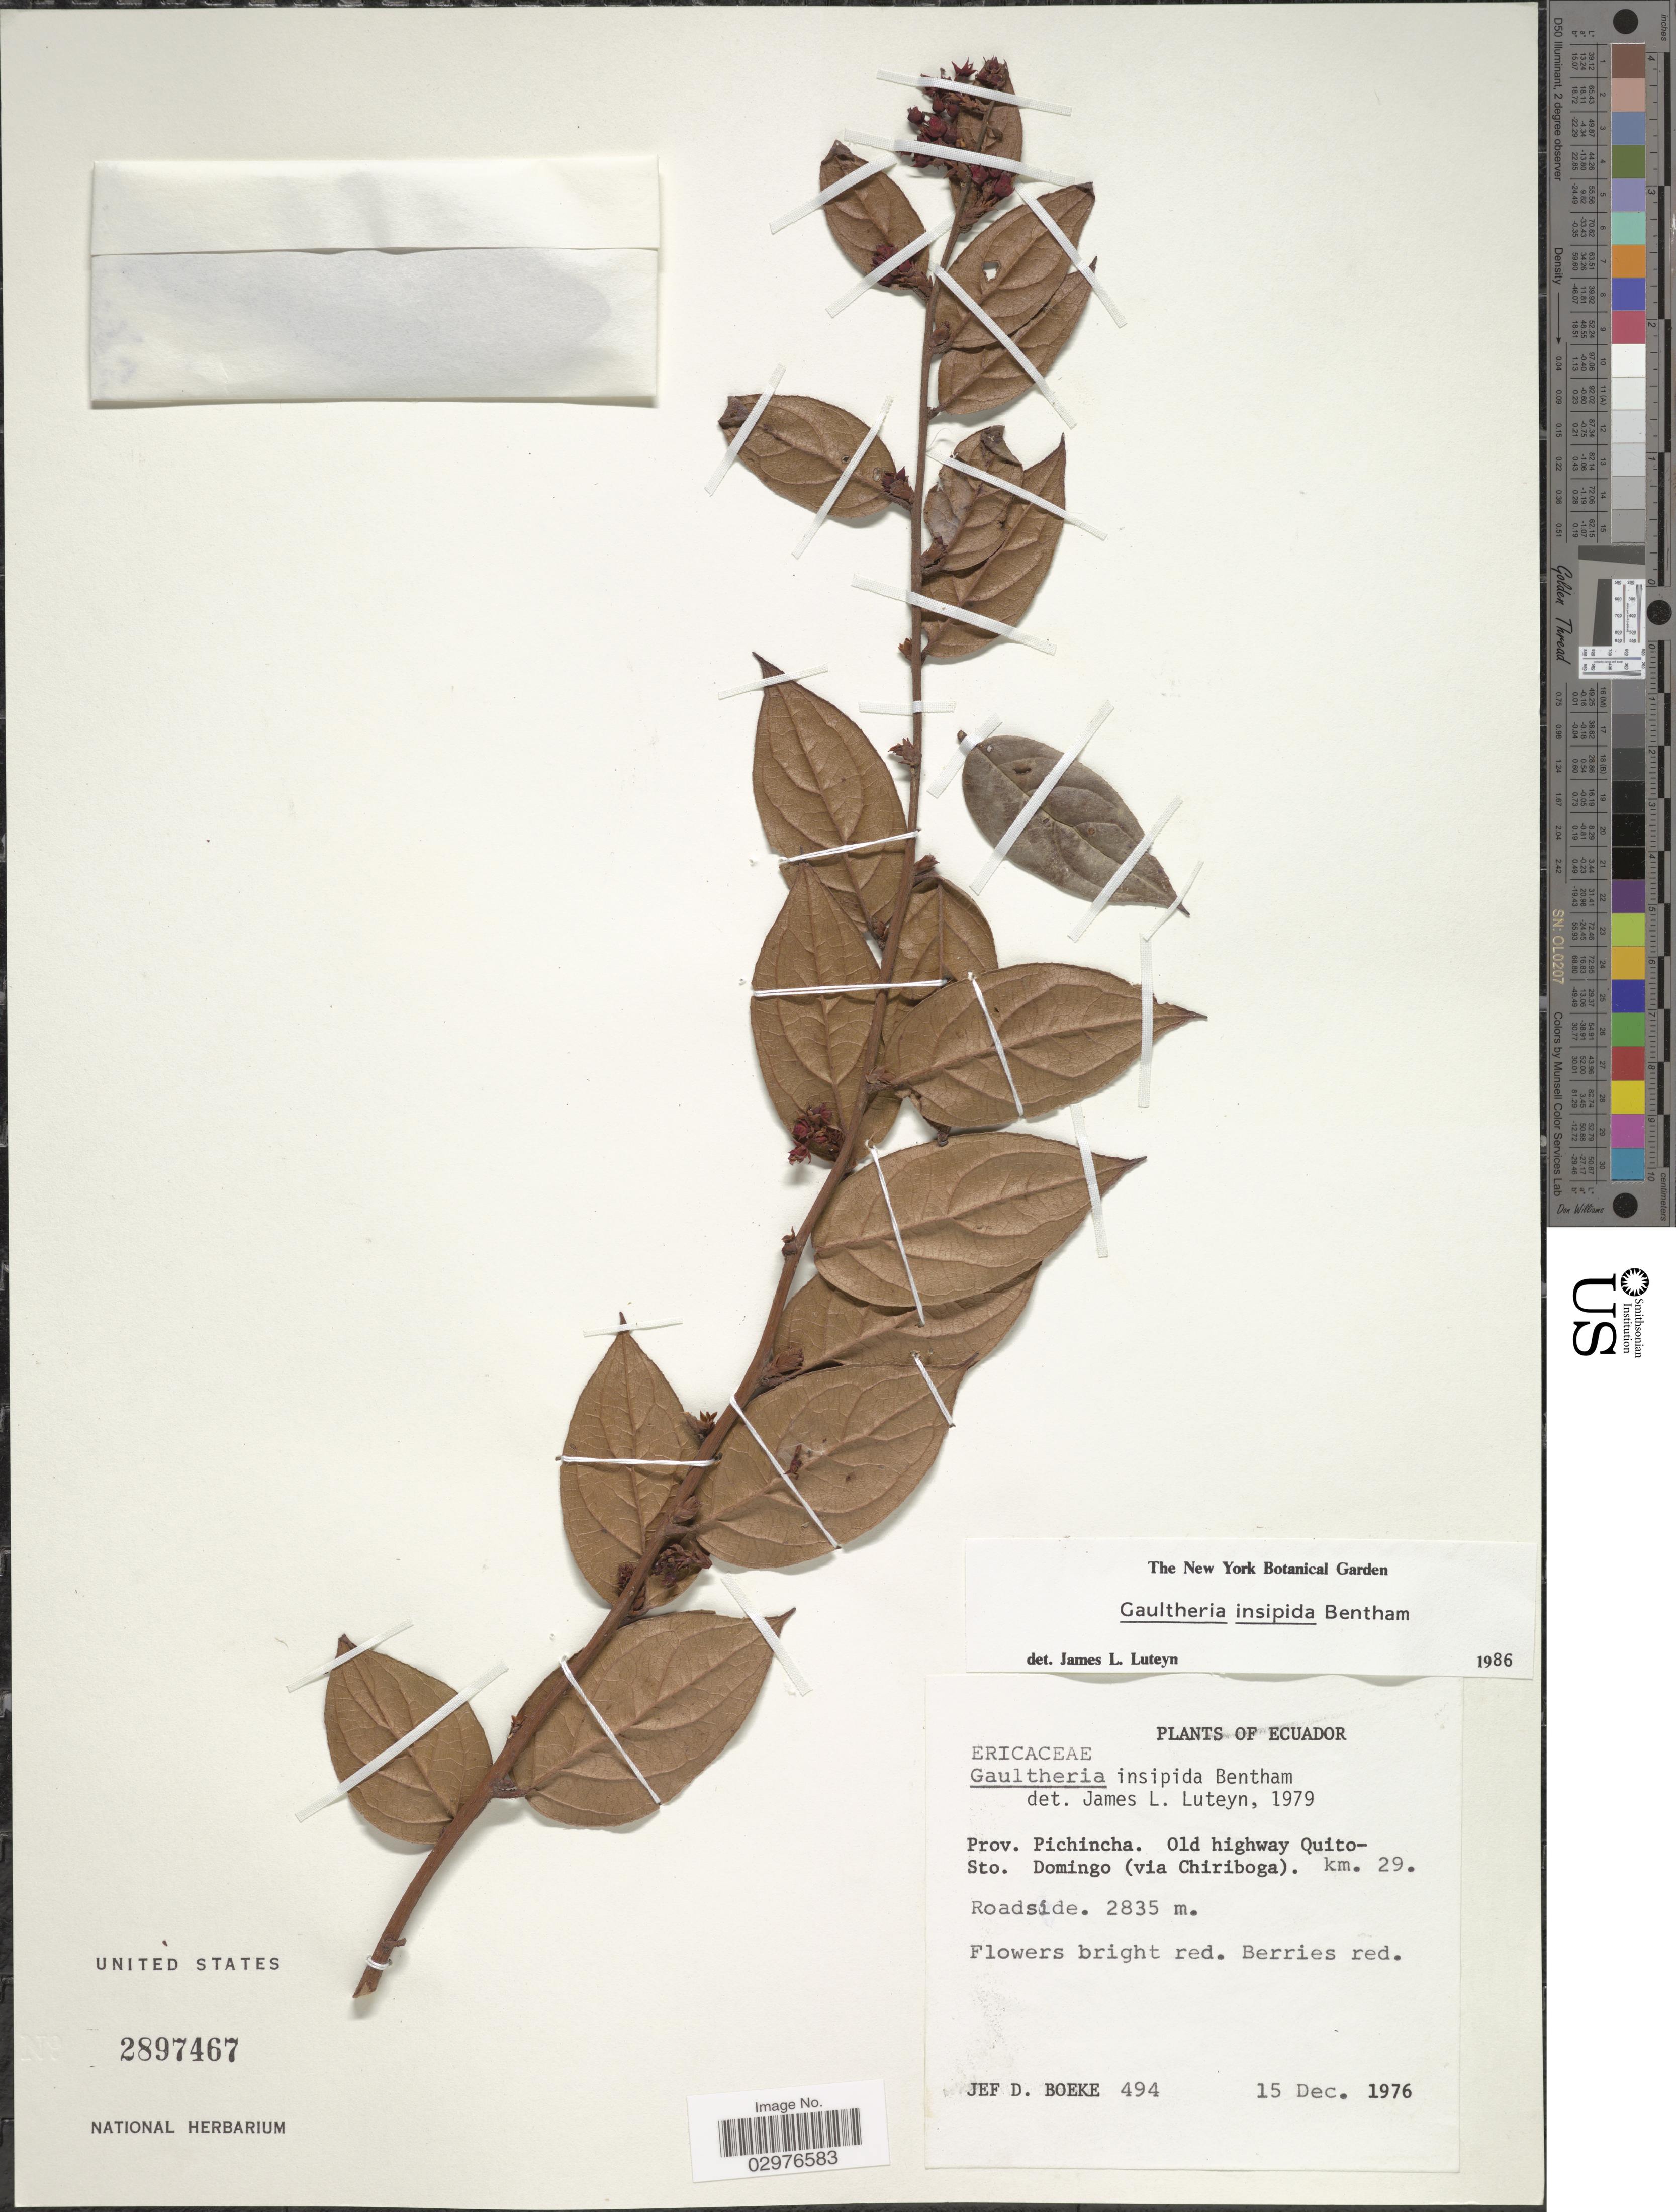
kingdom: Plantae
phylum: Tracheophyta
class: Magnoliopsida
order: Ericales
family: Ericaceae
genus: Gaultheria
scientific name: Gaultheria insipida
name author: Benth.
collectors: J. Boeke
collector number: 494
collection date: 1976-12-15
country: Ecuador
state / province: Pichincha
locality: Old highway Quito-Sto. Domingo (via Chiriboga). km. 29.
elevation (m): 2835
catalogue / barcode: US 2897467